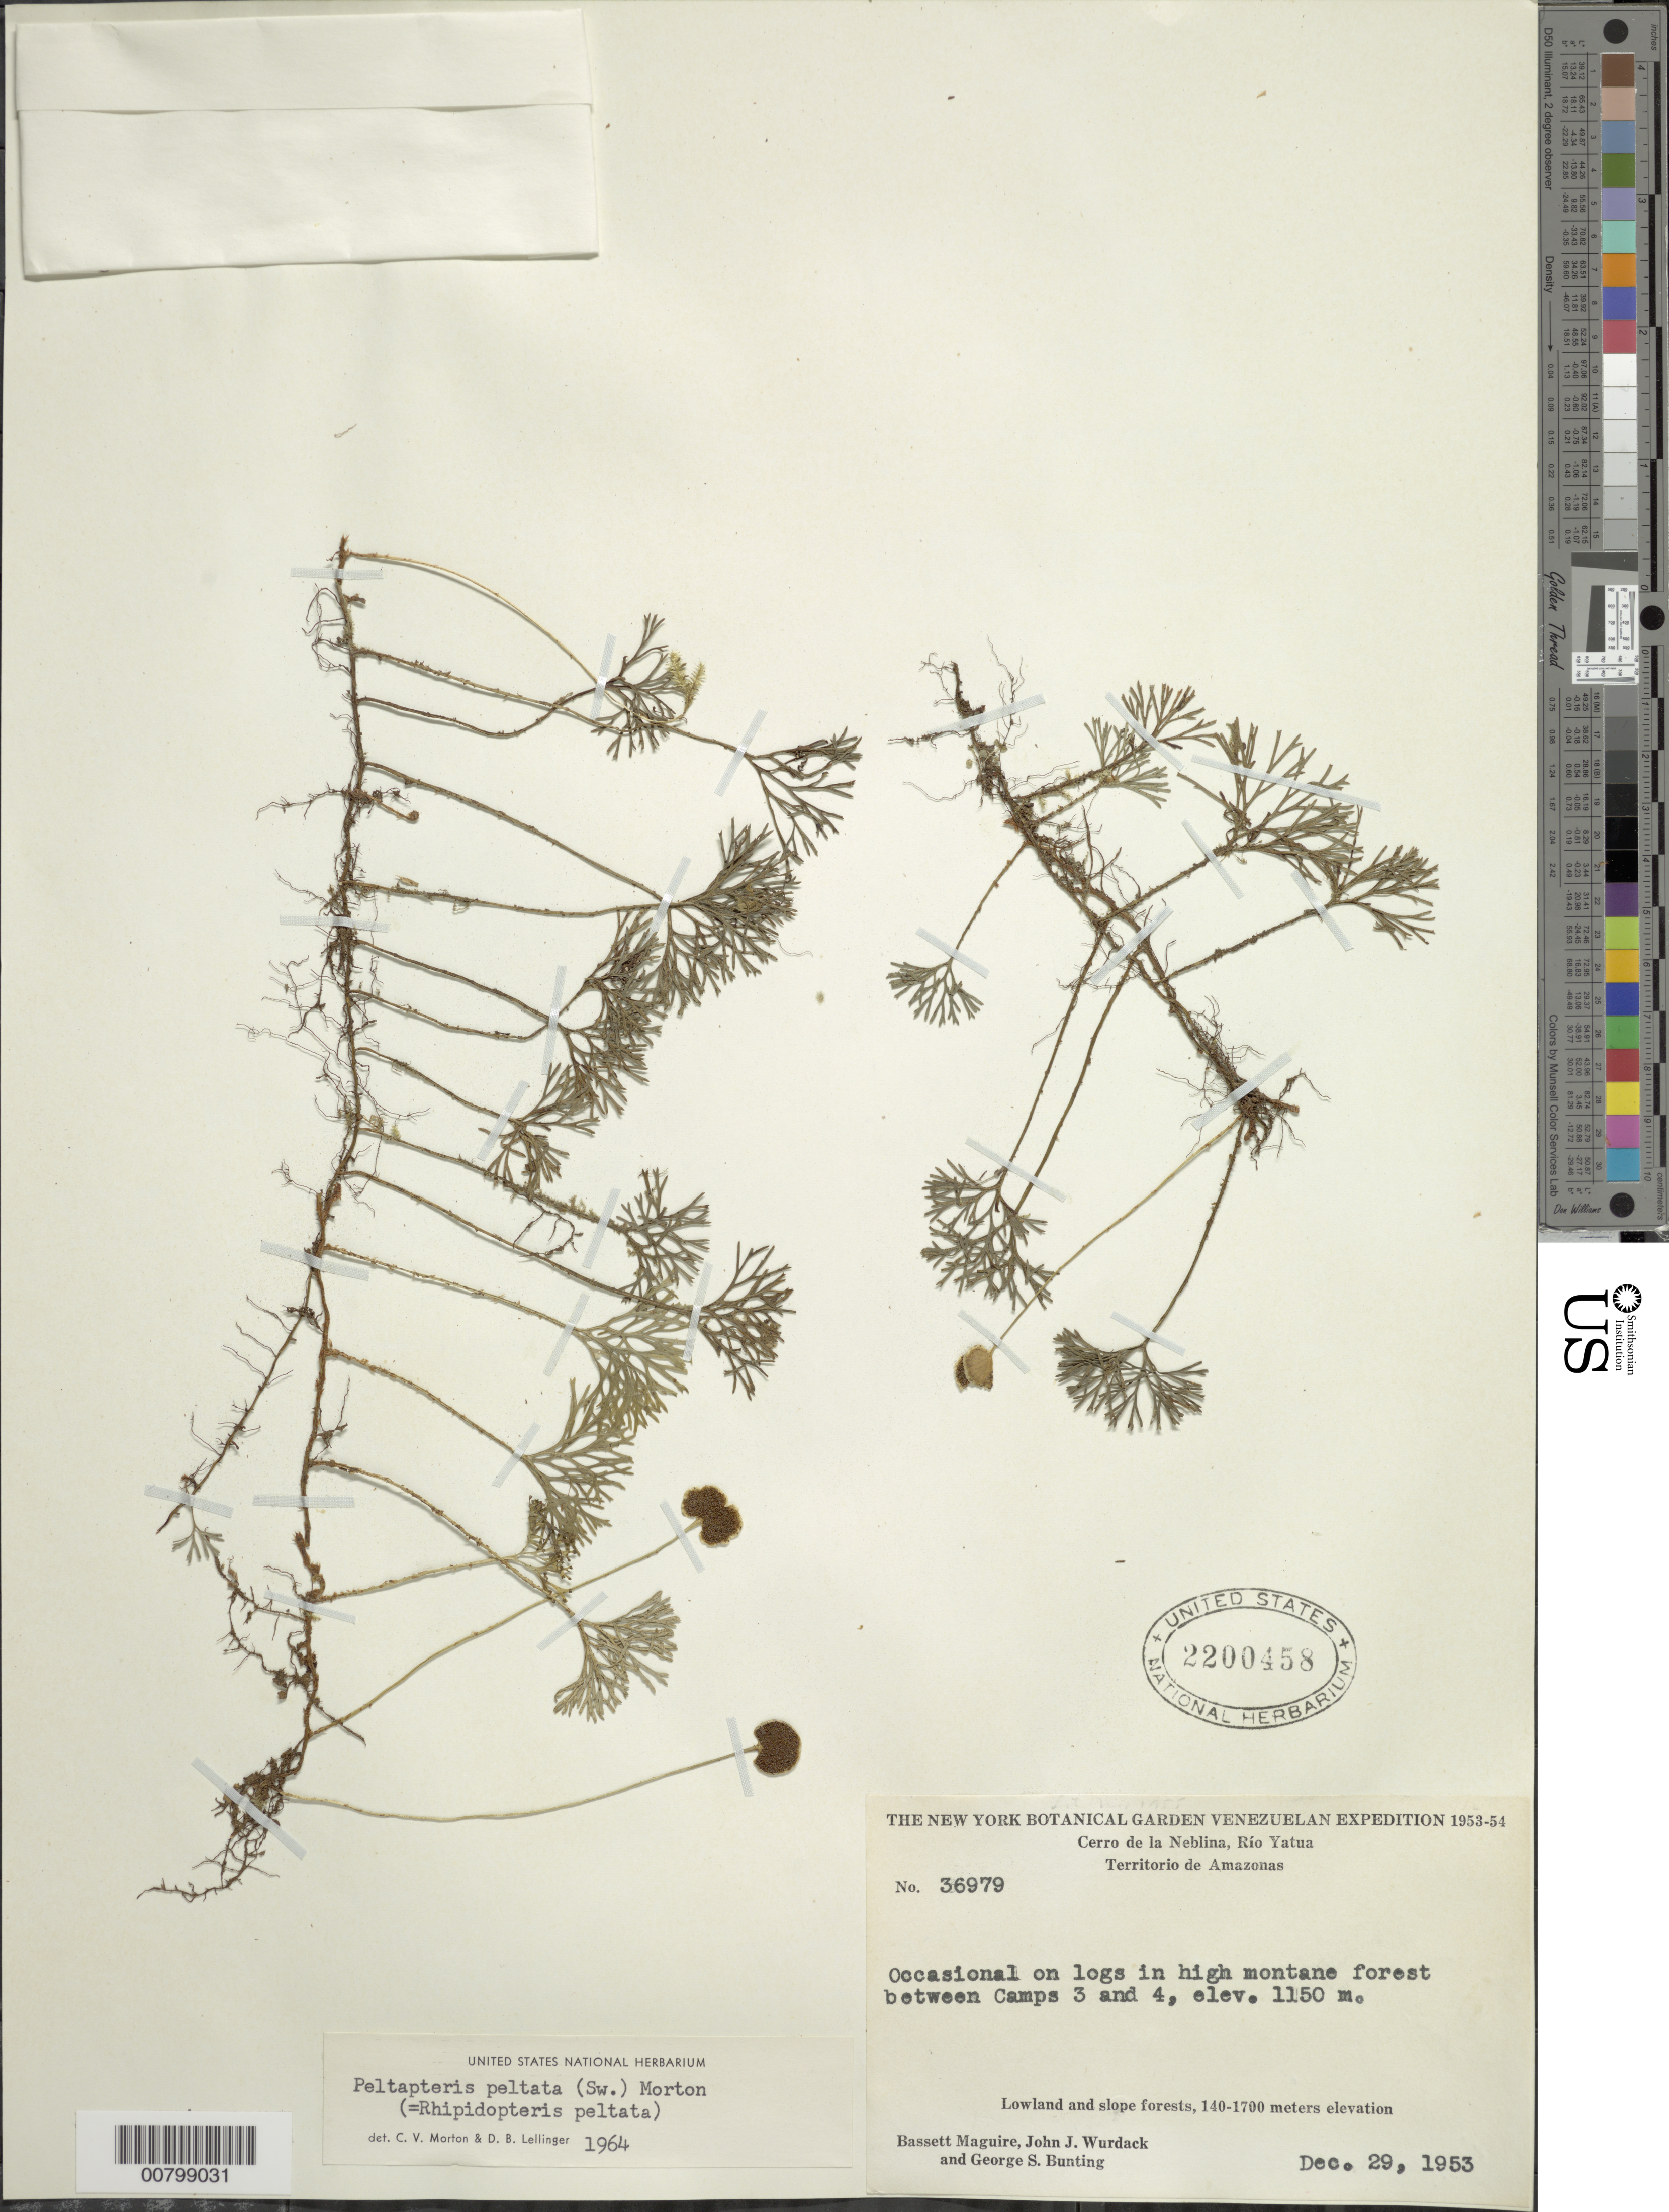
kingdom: Plantae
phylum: Tracheophyta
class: Polypodiopsida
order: Polypodiales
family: Dryopteridaceae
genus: Elaphoglossum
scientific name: Elaphoglossum peltatum f. peltatum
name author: (Sw.) Urb.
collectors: B. Maguire, J. J. Wurdack & G. S. Bunting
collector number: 36979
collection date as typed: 29-Dec-53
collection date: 1953-12-29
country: Venezuela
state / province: Amazonas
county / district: Río Negro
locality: Cerro de la Neblina, Río Yatua, between Camp 3 and Camp 4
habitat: High montane forest; on logs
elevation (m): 1150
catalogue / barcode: US 2200458